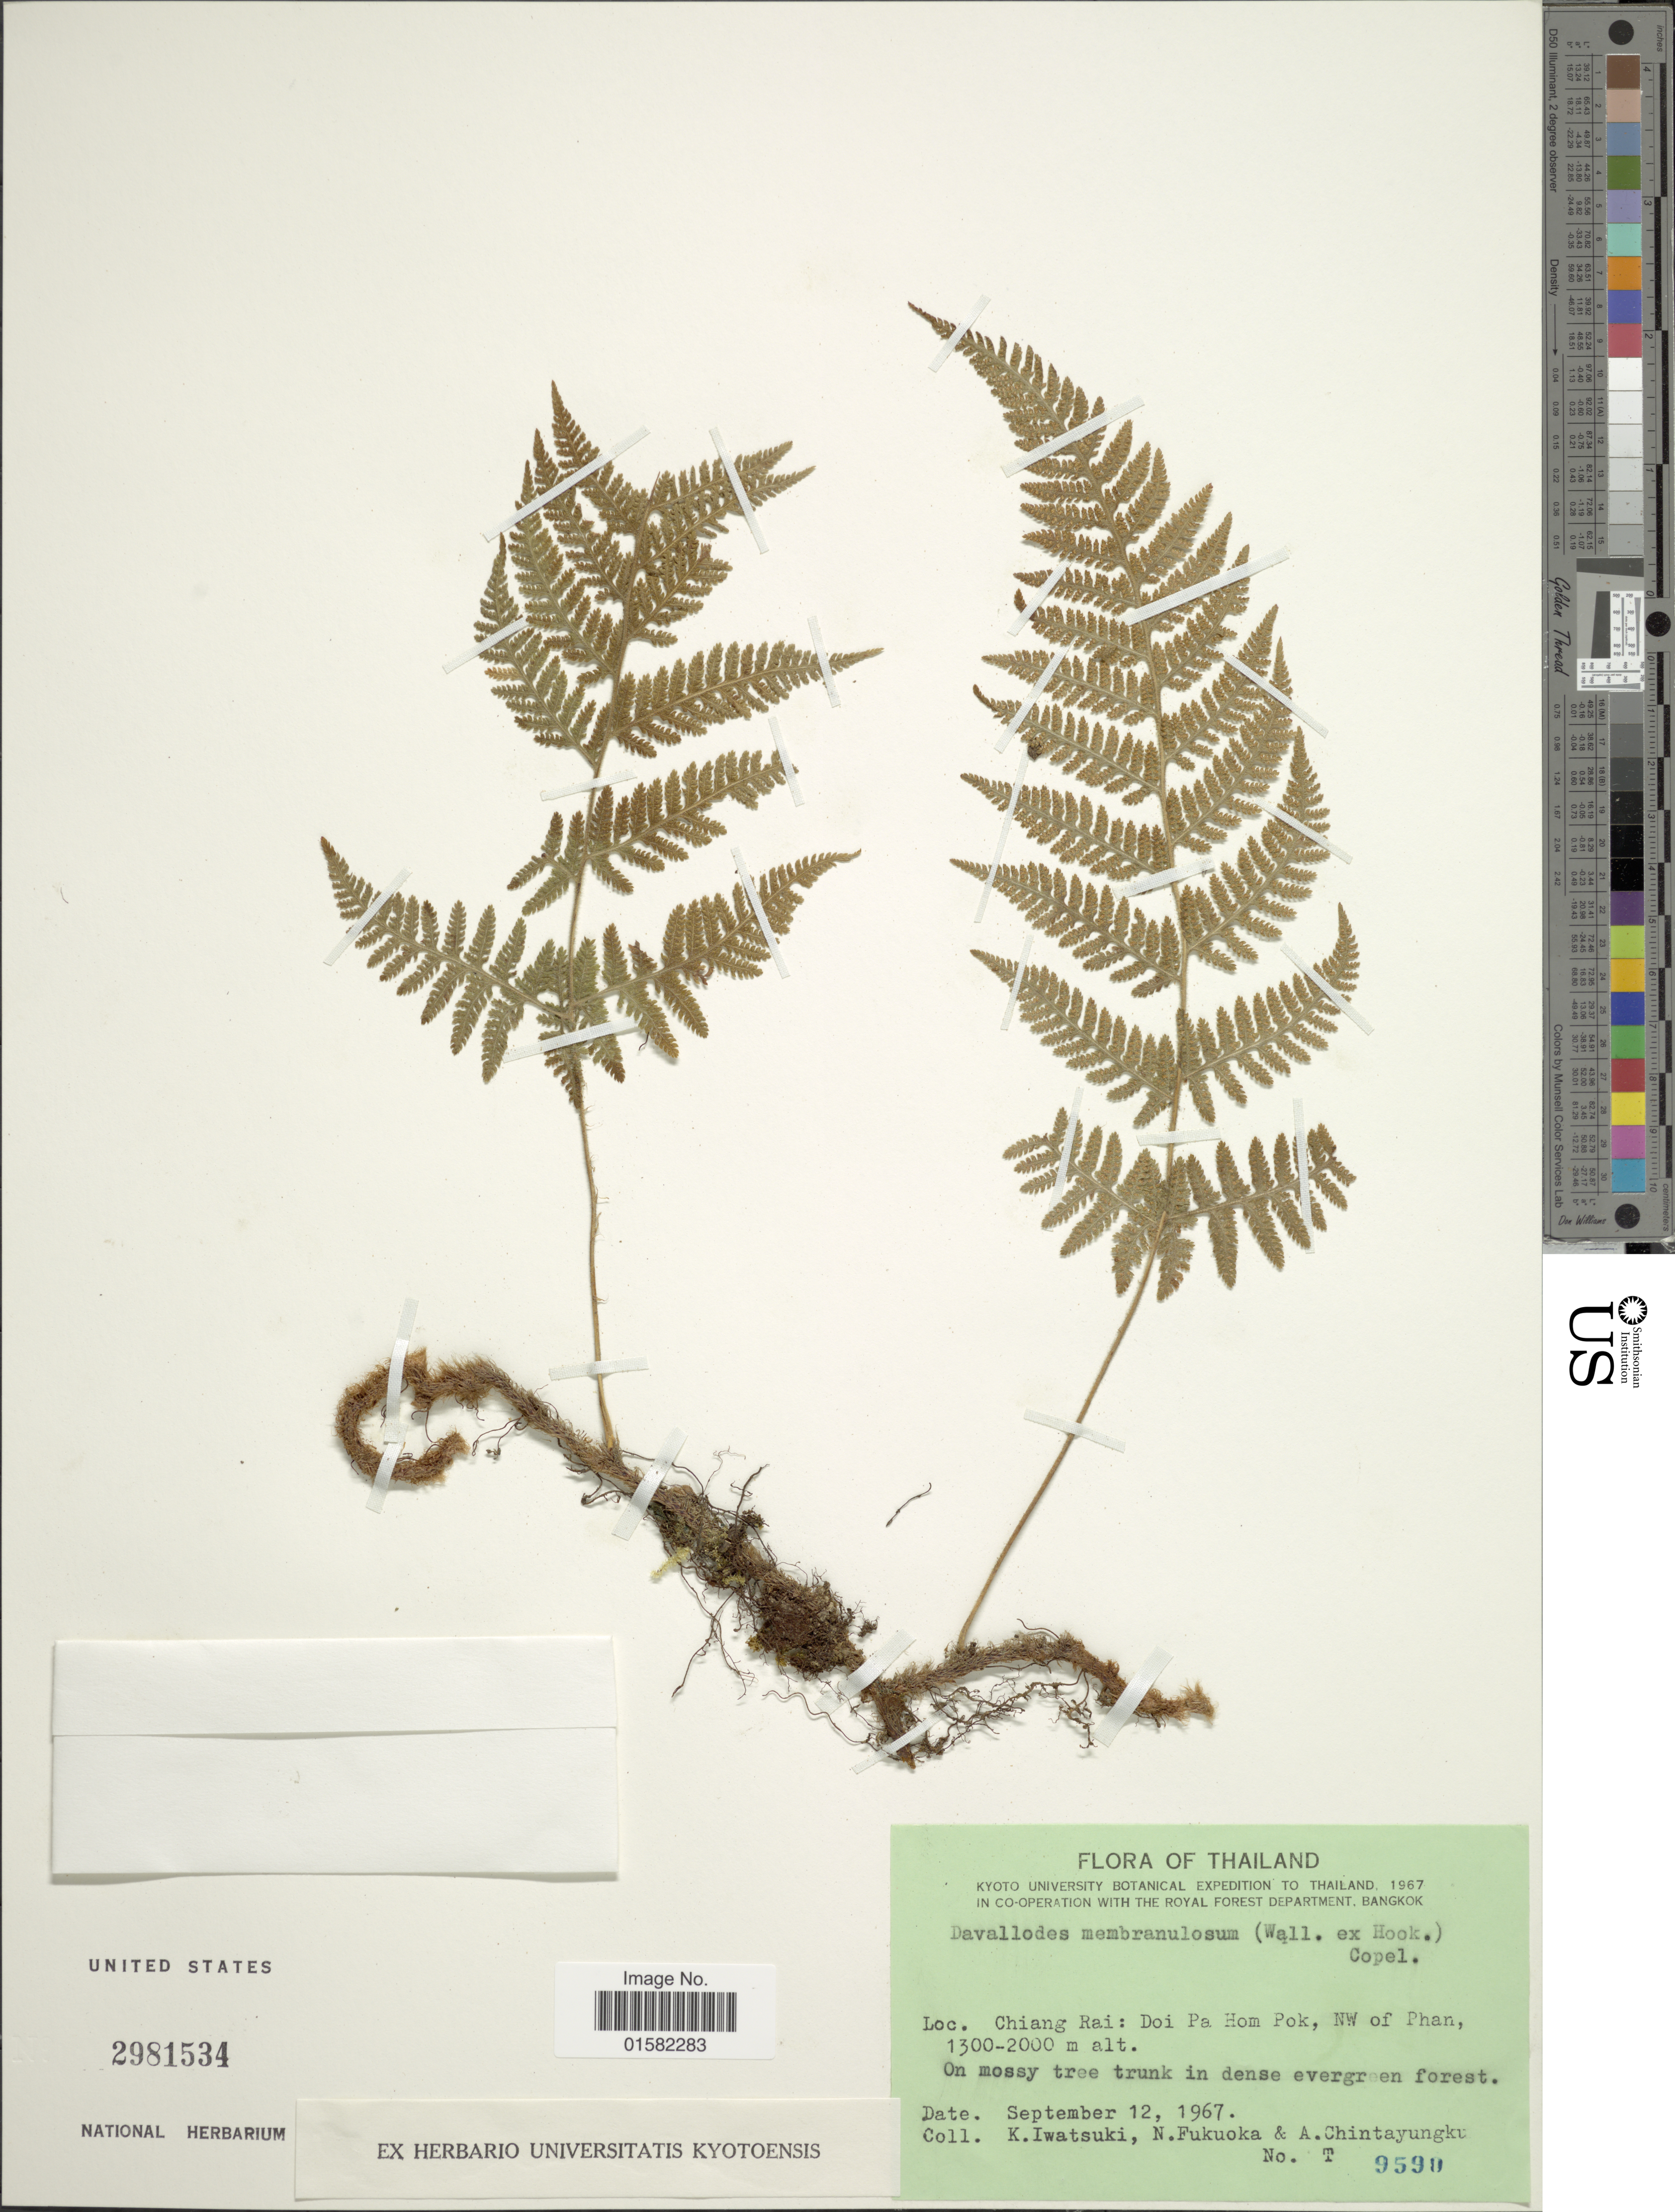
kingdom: Plantae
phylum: Tracheophyta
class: Polypodiopsida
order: Polypodiales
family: Davalliaceae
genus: Davallodes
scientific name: Davallodes membranulosum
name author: (Wall. ex Hook.) Copel.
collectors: K. Iwatsuki, N. Fukuoka & A. Chintayungkun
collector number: T 9590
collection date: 1967-09-12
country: Thailand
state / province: Chiang Rai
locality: Doi Pa Hom Pok, NW of Phan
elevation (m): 1300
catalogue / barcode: US 2981534